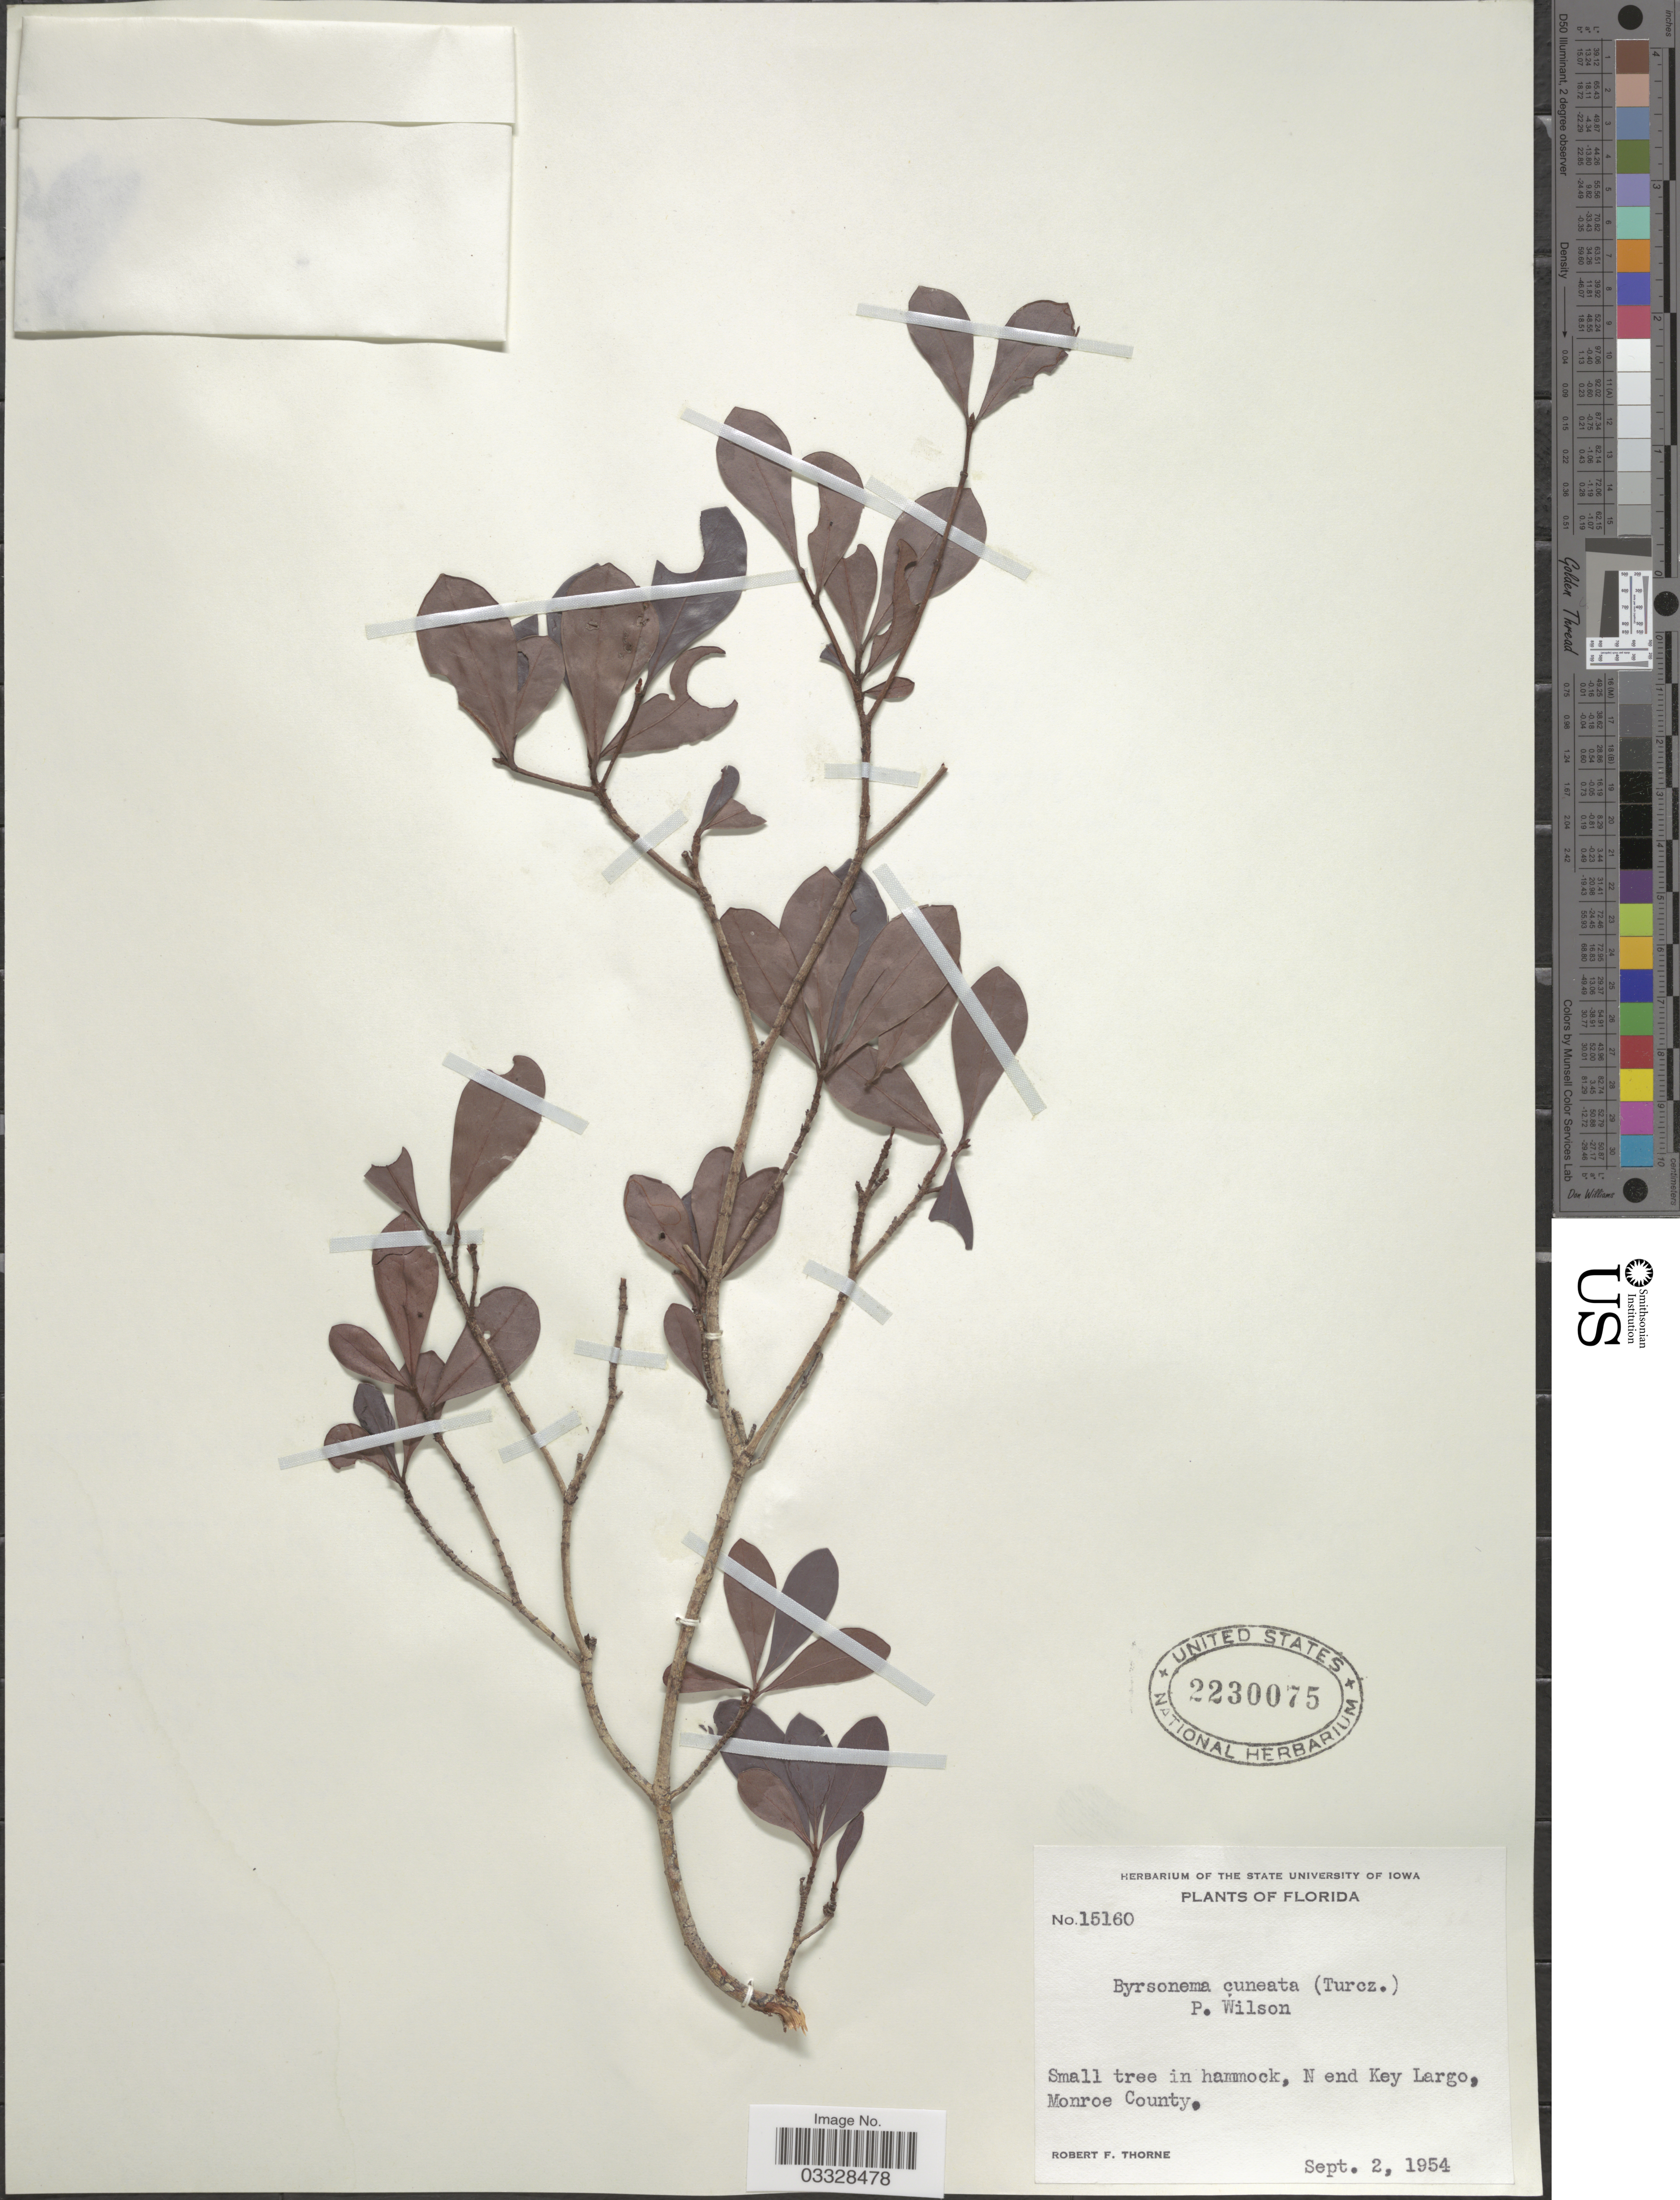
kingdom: Plantae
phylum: Tracheophyta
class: Magnoliopsida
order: Malpighiales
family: Malpighiaceae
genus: Byrsonima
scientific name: Byrsonima cuneata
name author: P. Wilson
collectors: R. F. Thorne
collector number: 15160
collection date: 1954-09-02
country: United States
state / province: Florida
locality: N end Key Largo, Monroe County.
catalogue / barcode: US 2230075